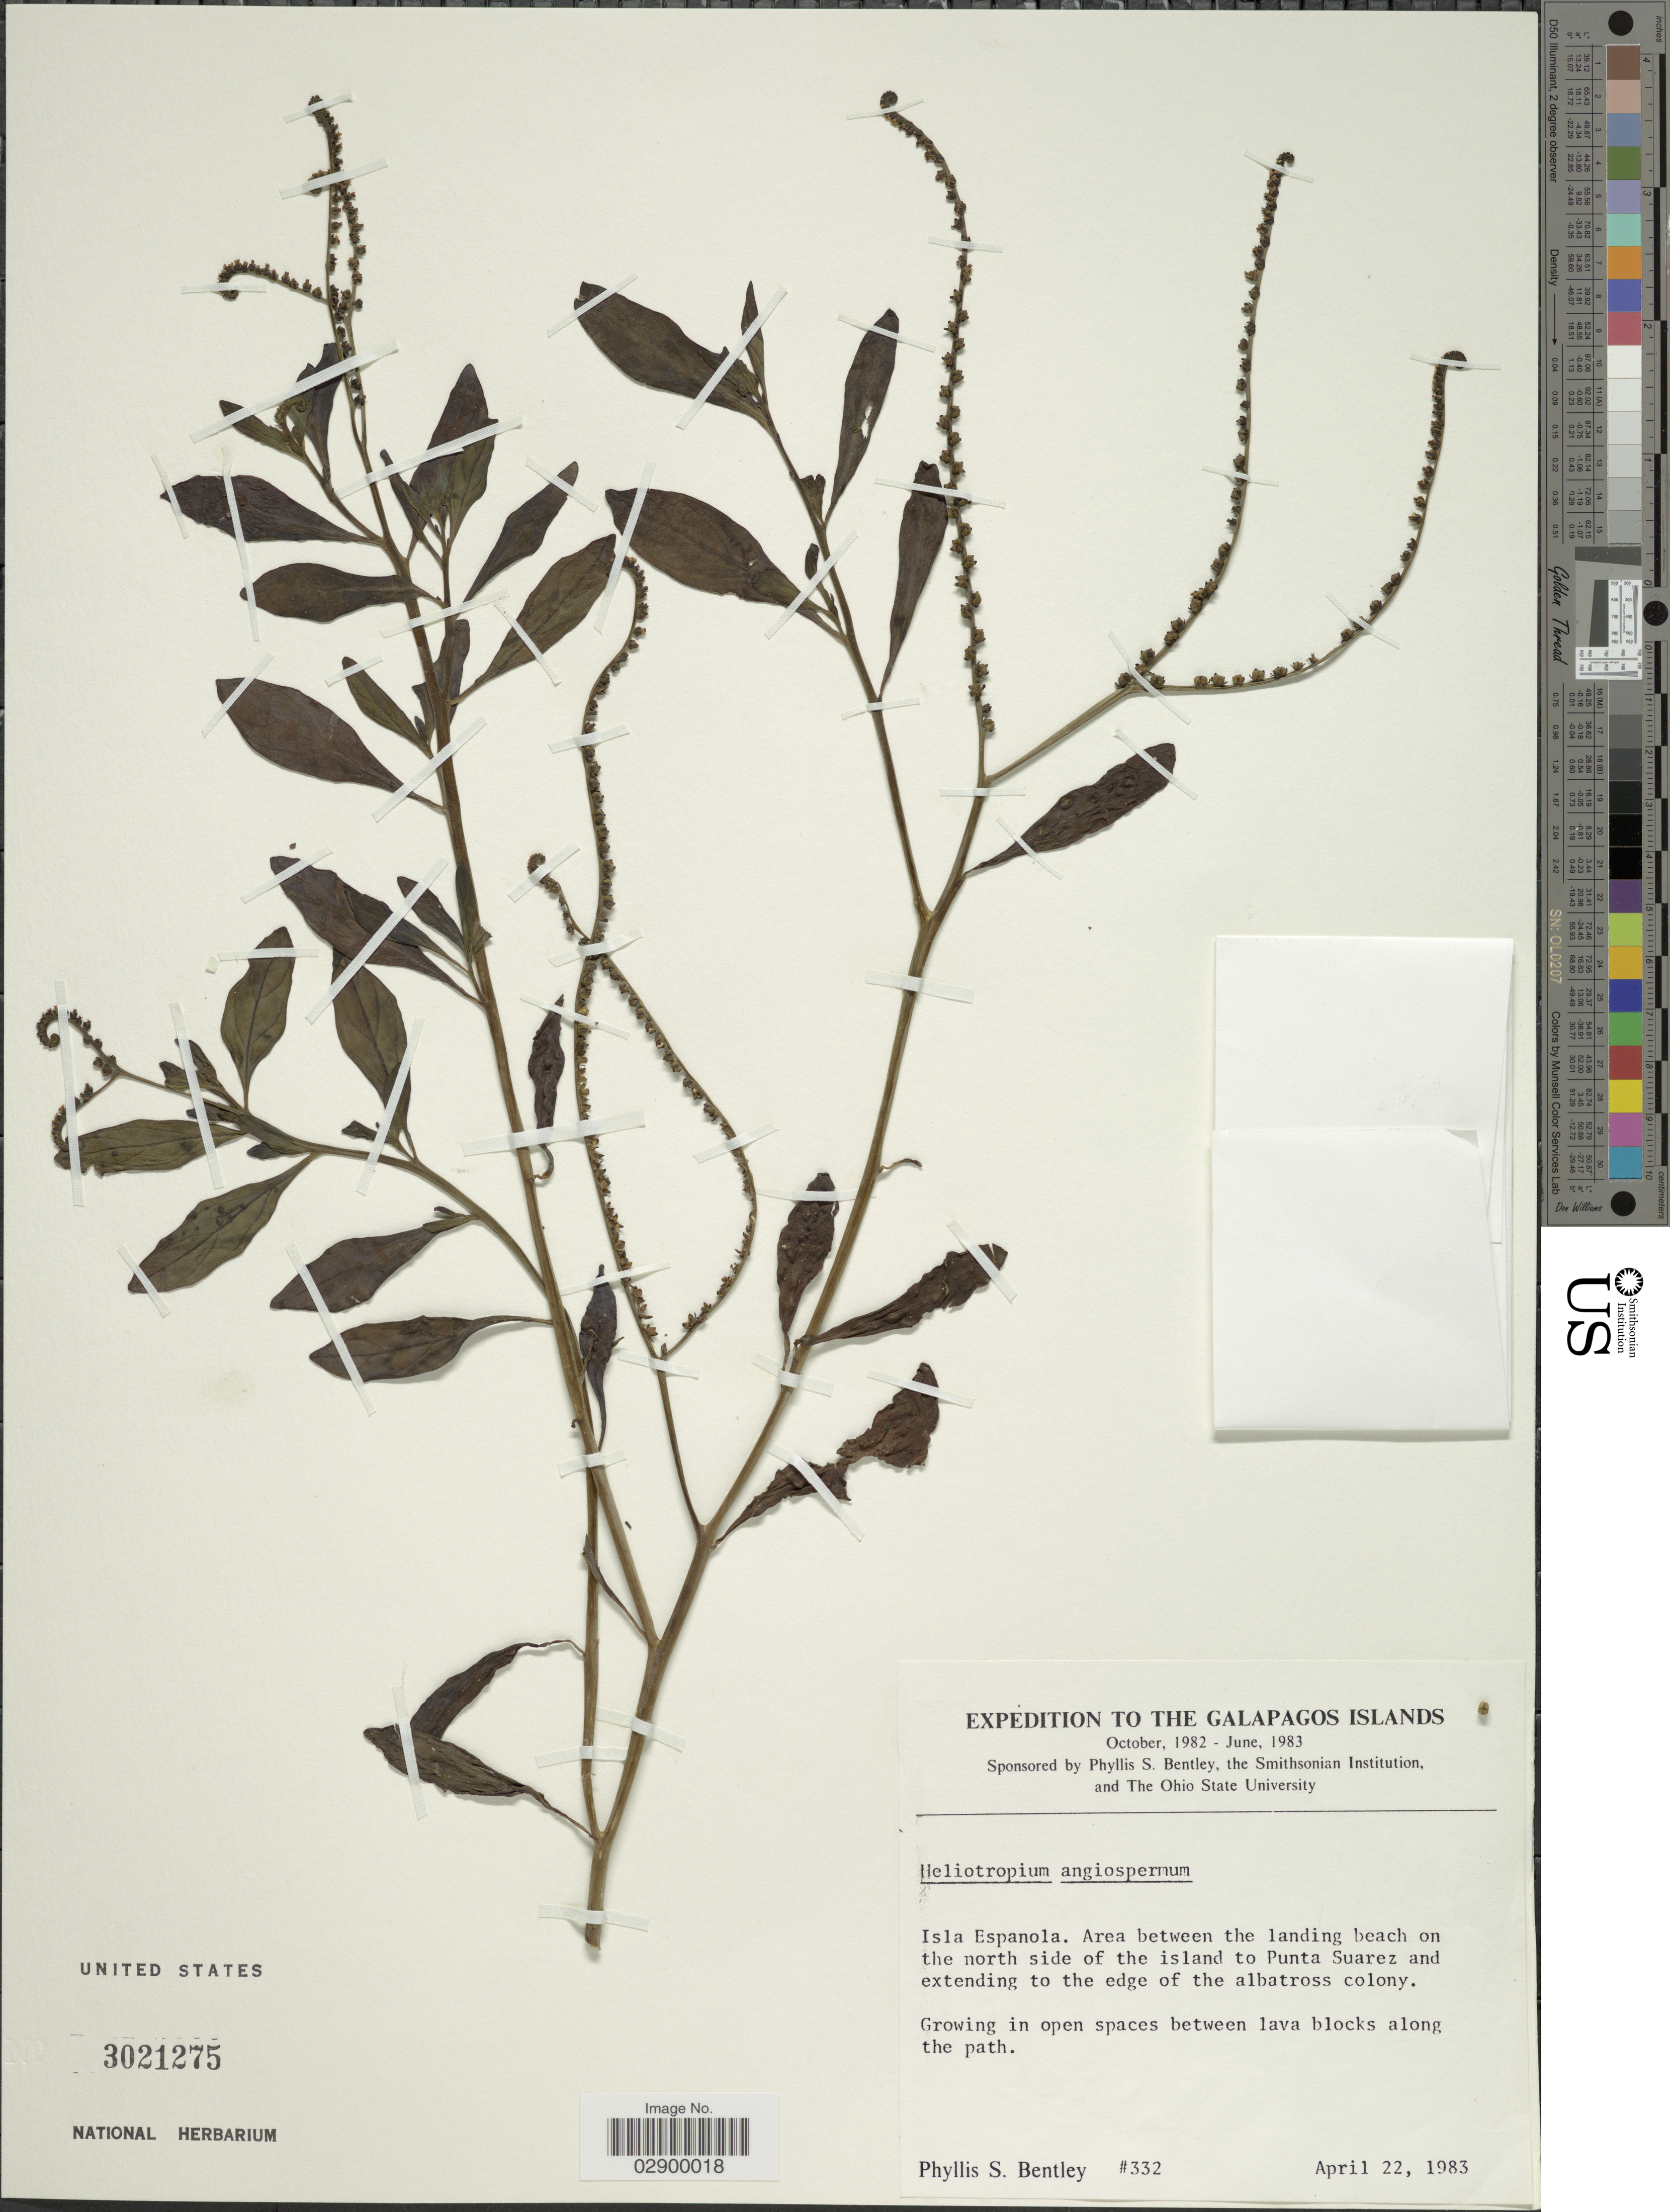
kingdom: Plantae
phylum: Tracheophyta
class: Magnoliopsida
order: Boraginales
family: Heliotropiaceae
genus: Heliotropium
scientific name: Heliotropium angiospermum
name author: Murray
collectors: P. S. Bentley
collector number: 332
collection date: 1983-04-22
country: Ecuador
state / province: Colón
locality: The Galapagos Islands. Isla Espanola. Area between the landing beach on the north side of the island to Punta Suarez and extending to the edge of the albatross colony.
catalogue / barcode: US 3021275